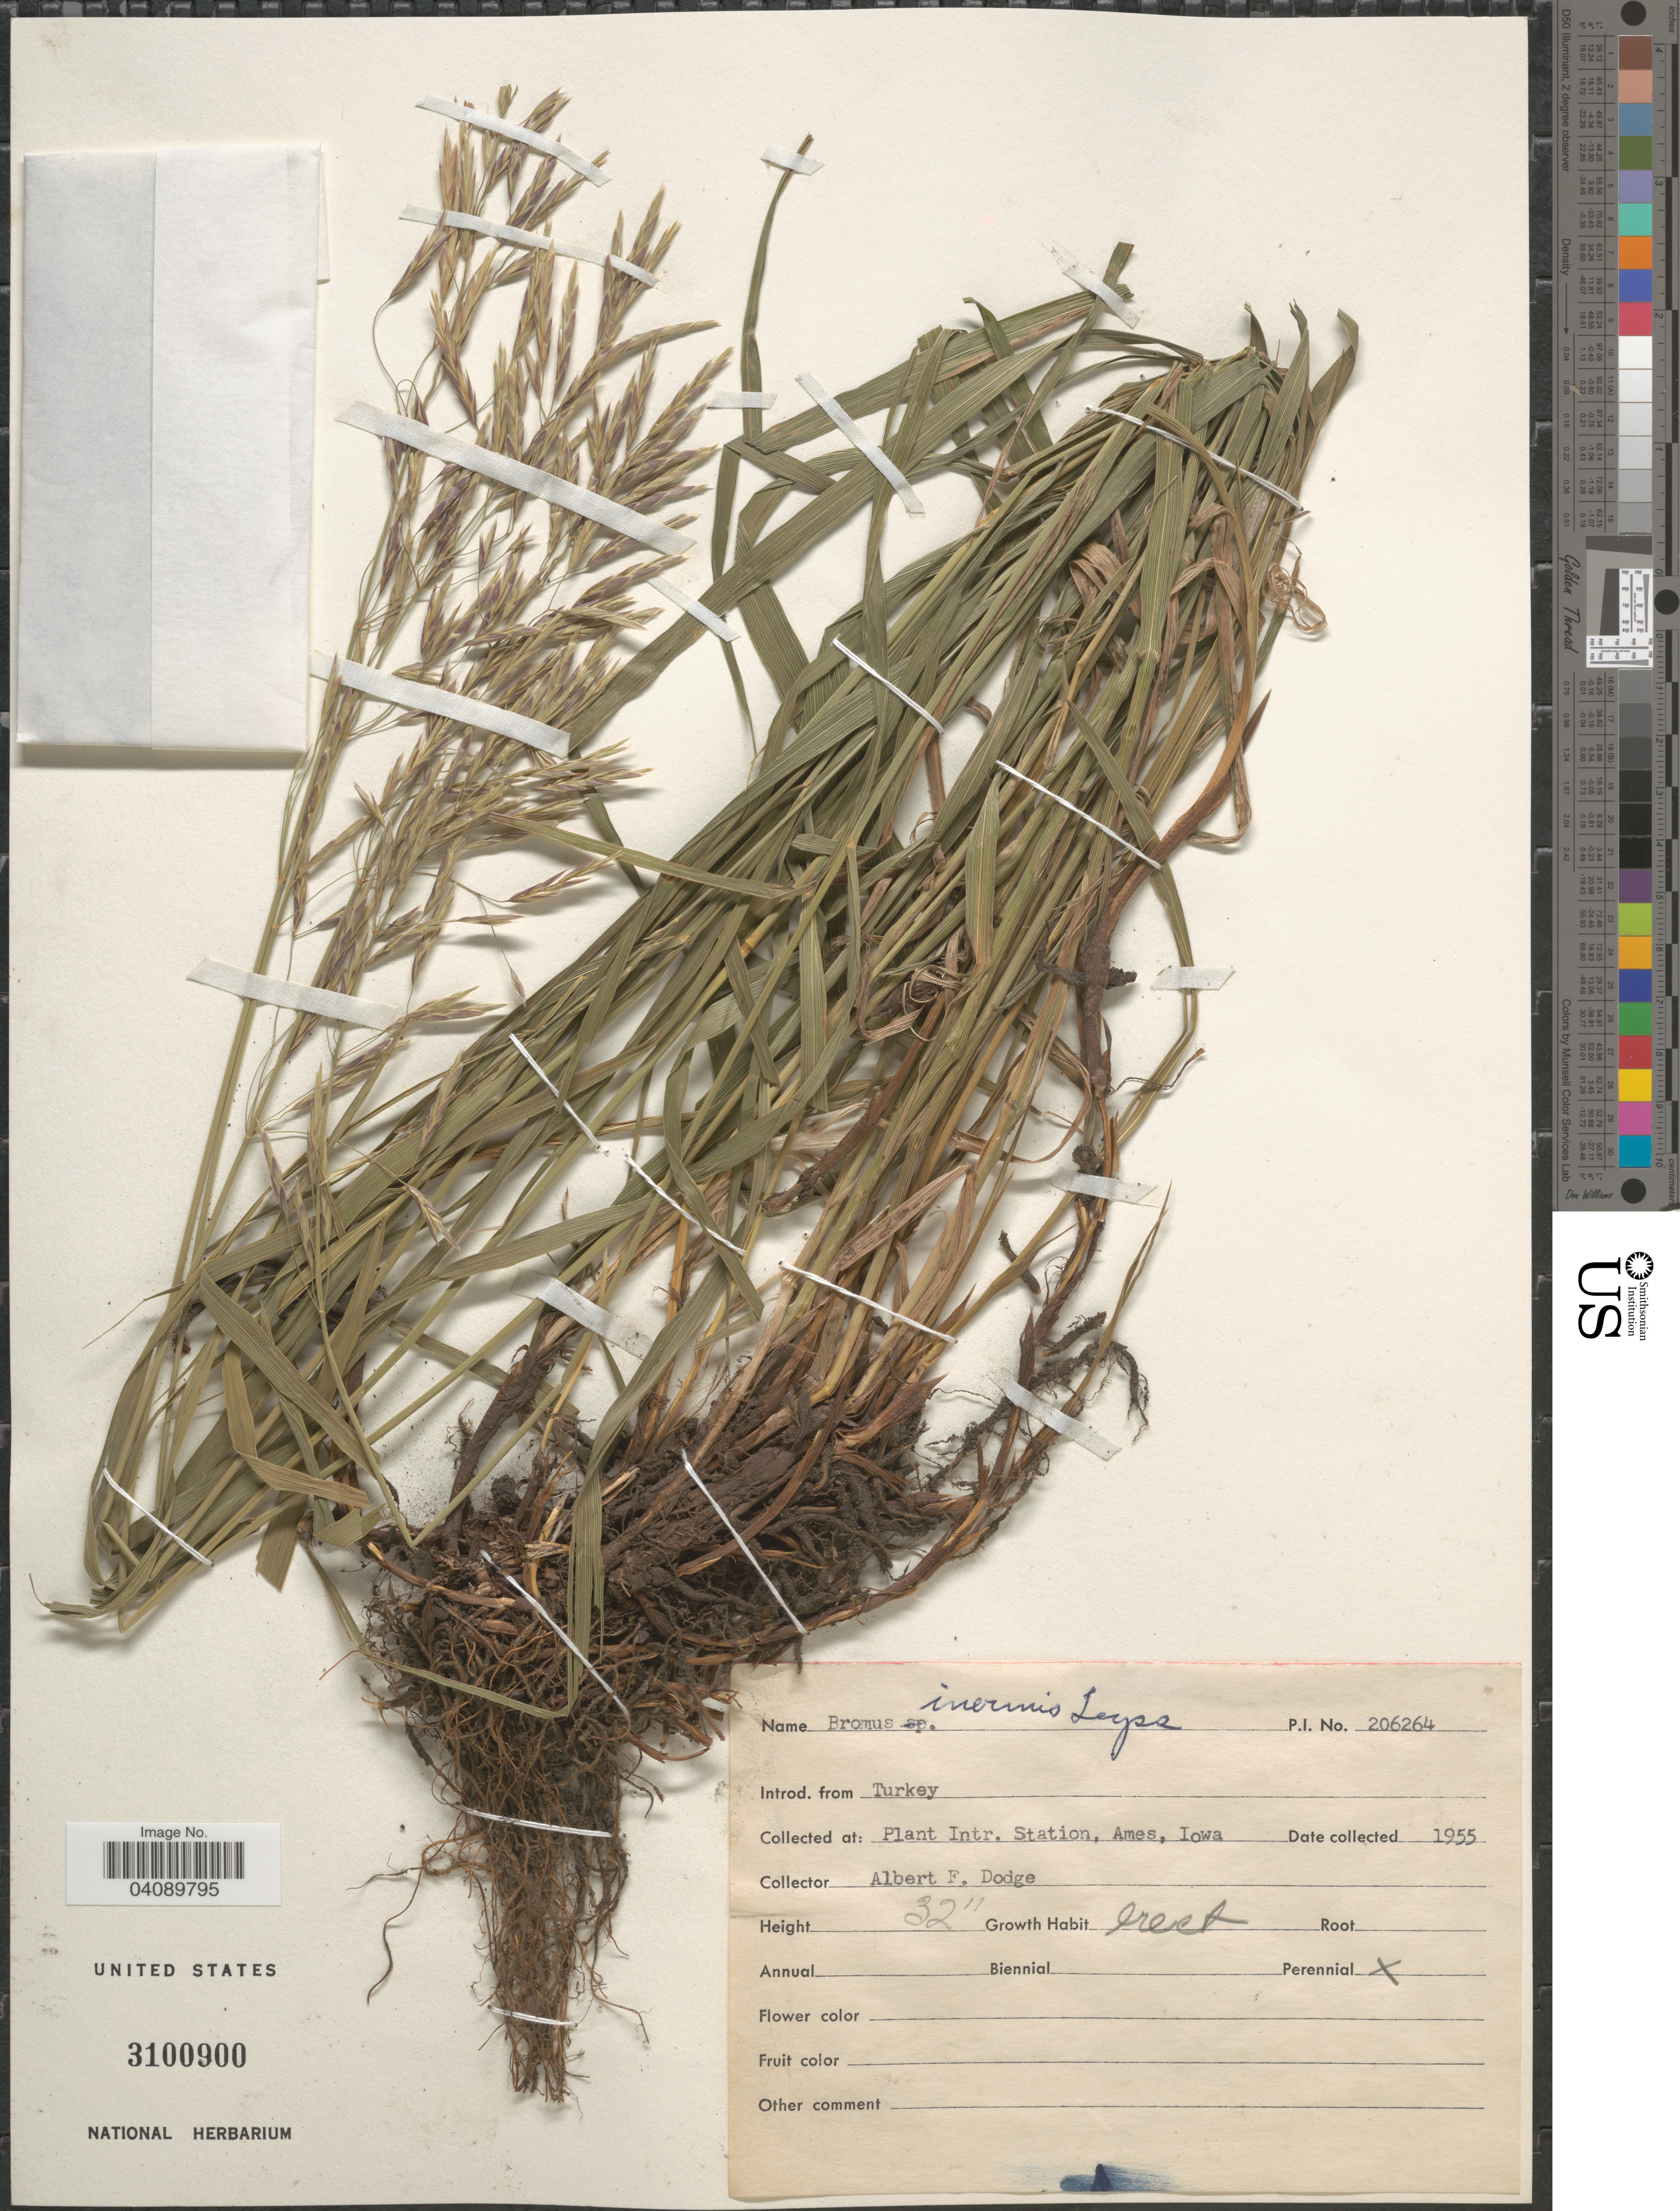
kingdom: Plantae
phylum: Tracheophyta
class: Liliopsida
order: Poales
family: Poaceae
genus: Bromus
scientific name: Bromus inermis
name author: Leyss.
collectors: A. Dodge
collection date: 1955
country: United States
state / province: Iowa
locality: Plant Intr. Station, Ames.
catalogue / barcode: US 3100900